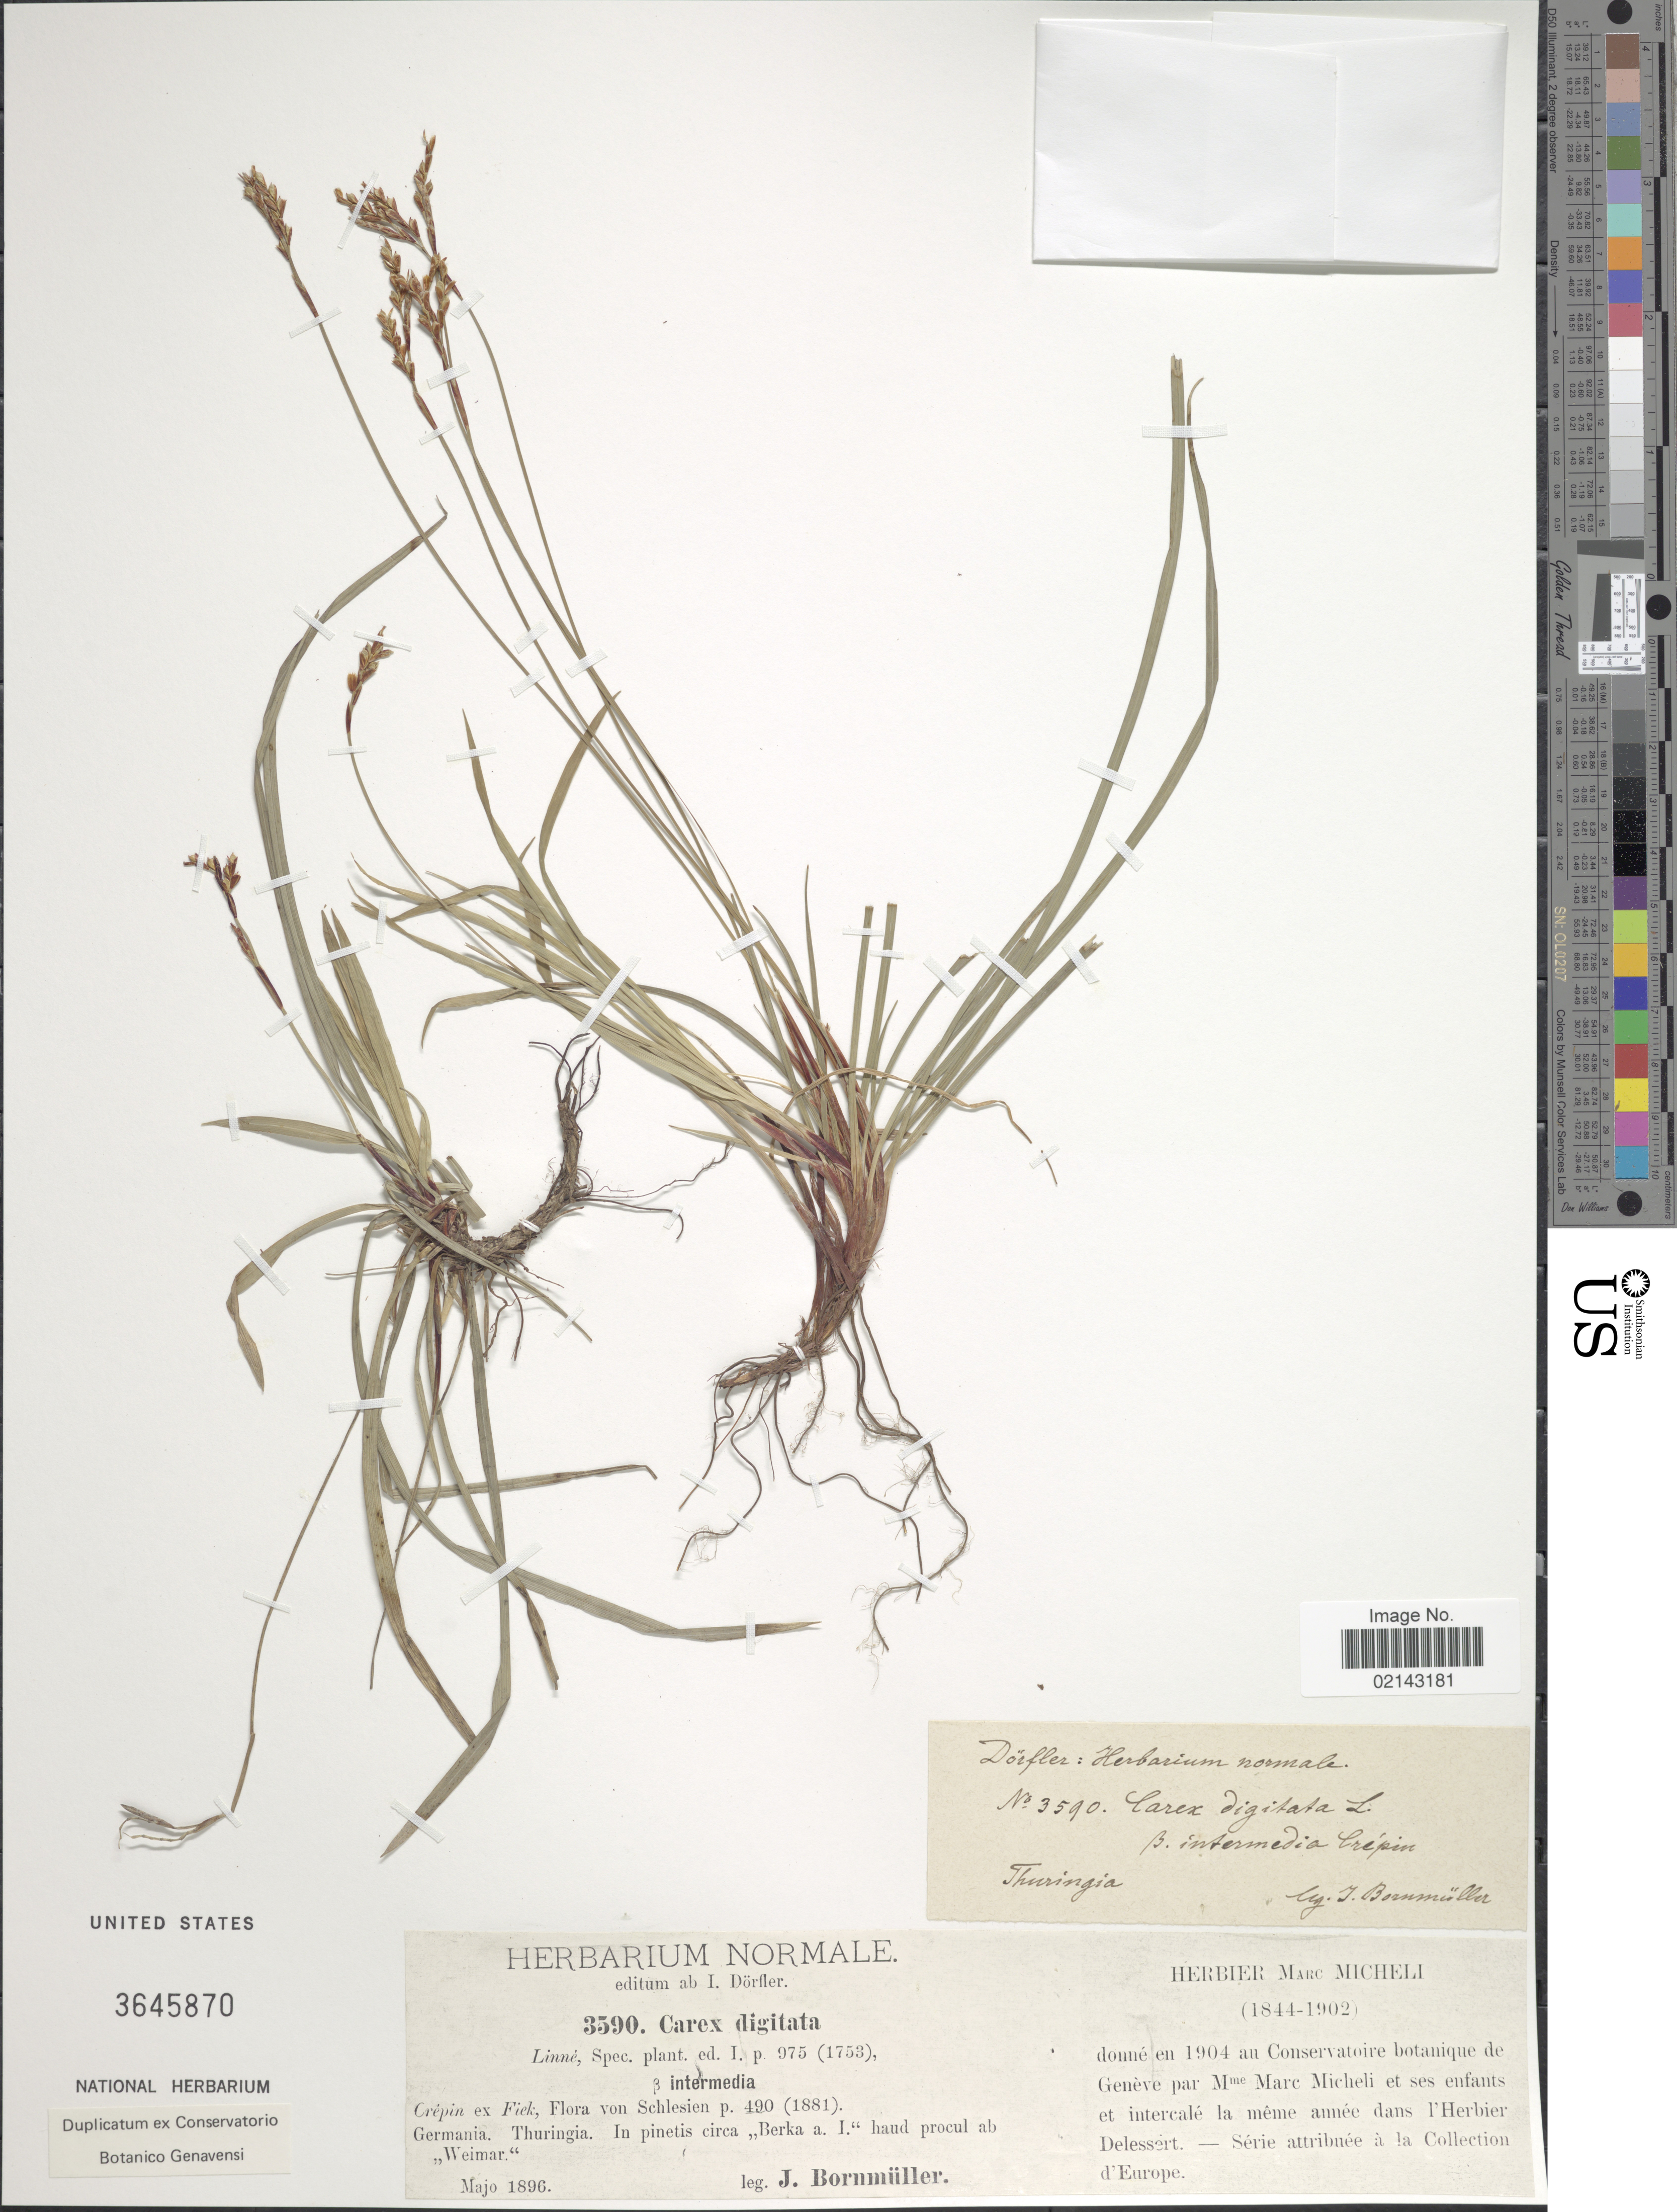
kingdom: Plantae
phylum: Tracheophyta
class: Liliopsida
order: Poales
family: Cyperaceae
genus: Carex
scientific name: Carex digitata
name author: L.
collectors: J. Bornmüller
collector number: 3590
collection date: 1896-05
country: Germany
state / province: Thuringia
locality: Germania. Thuringia. In pinetis circa Berka a. I. haud procul ab Wiemar. B. intermedia Crepen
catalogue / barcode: US 3645870